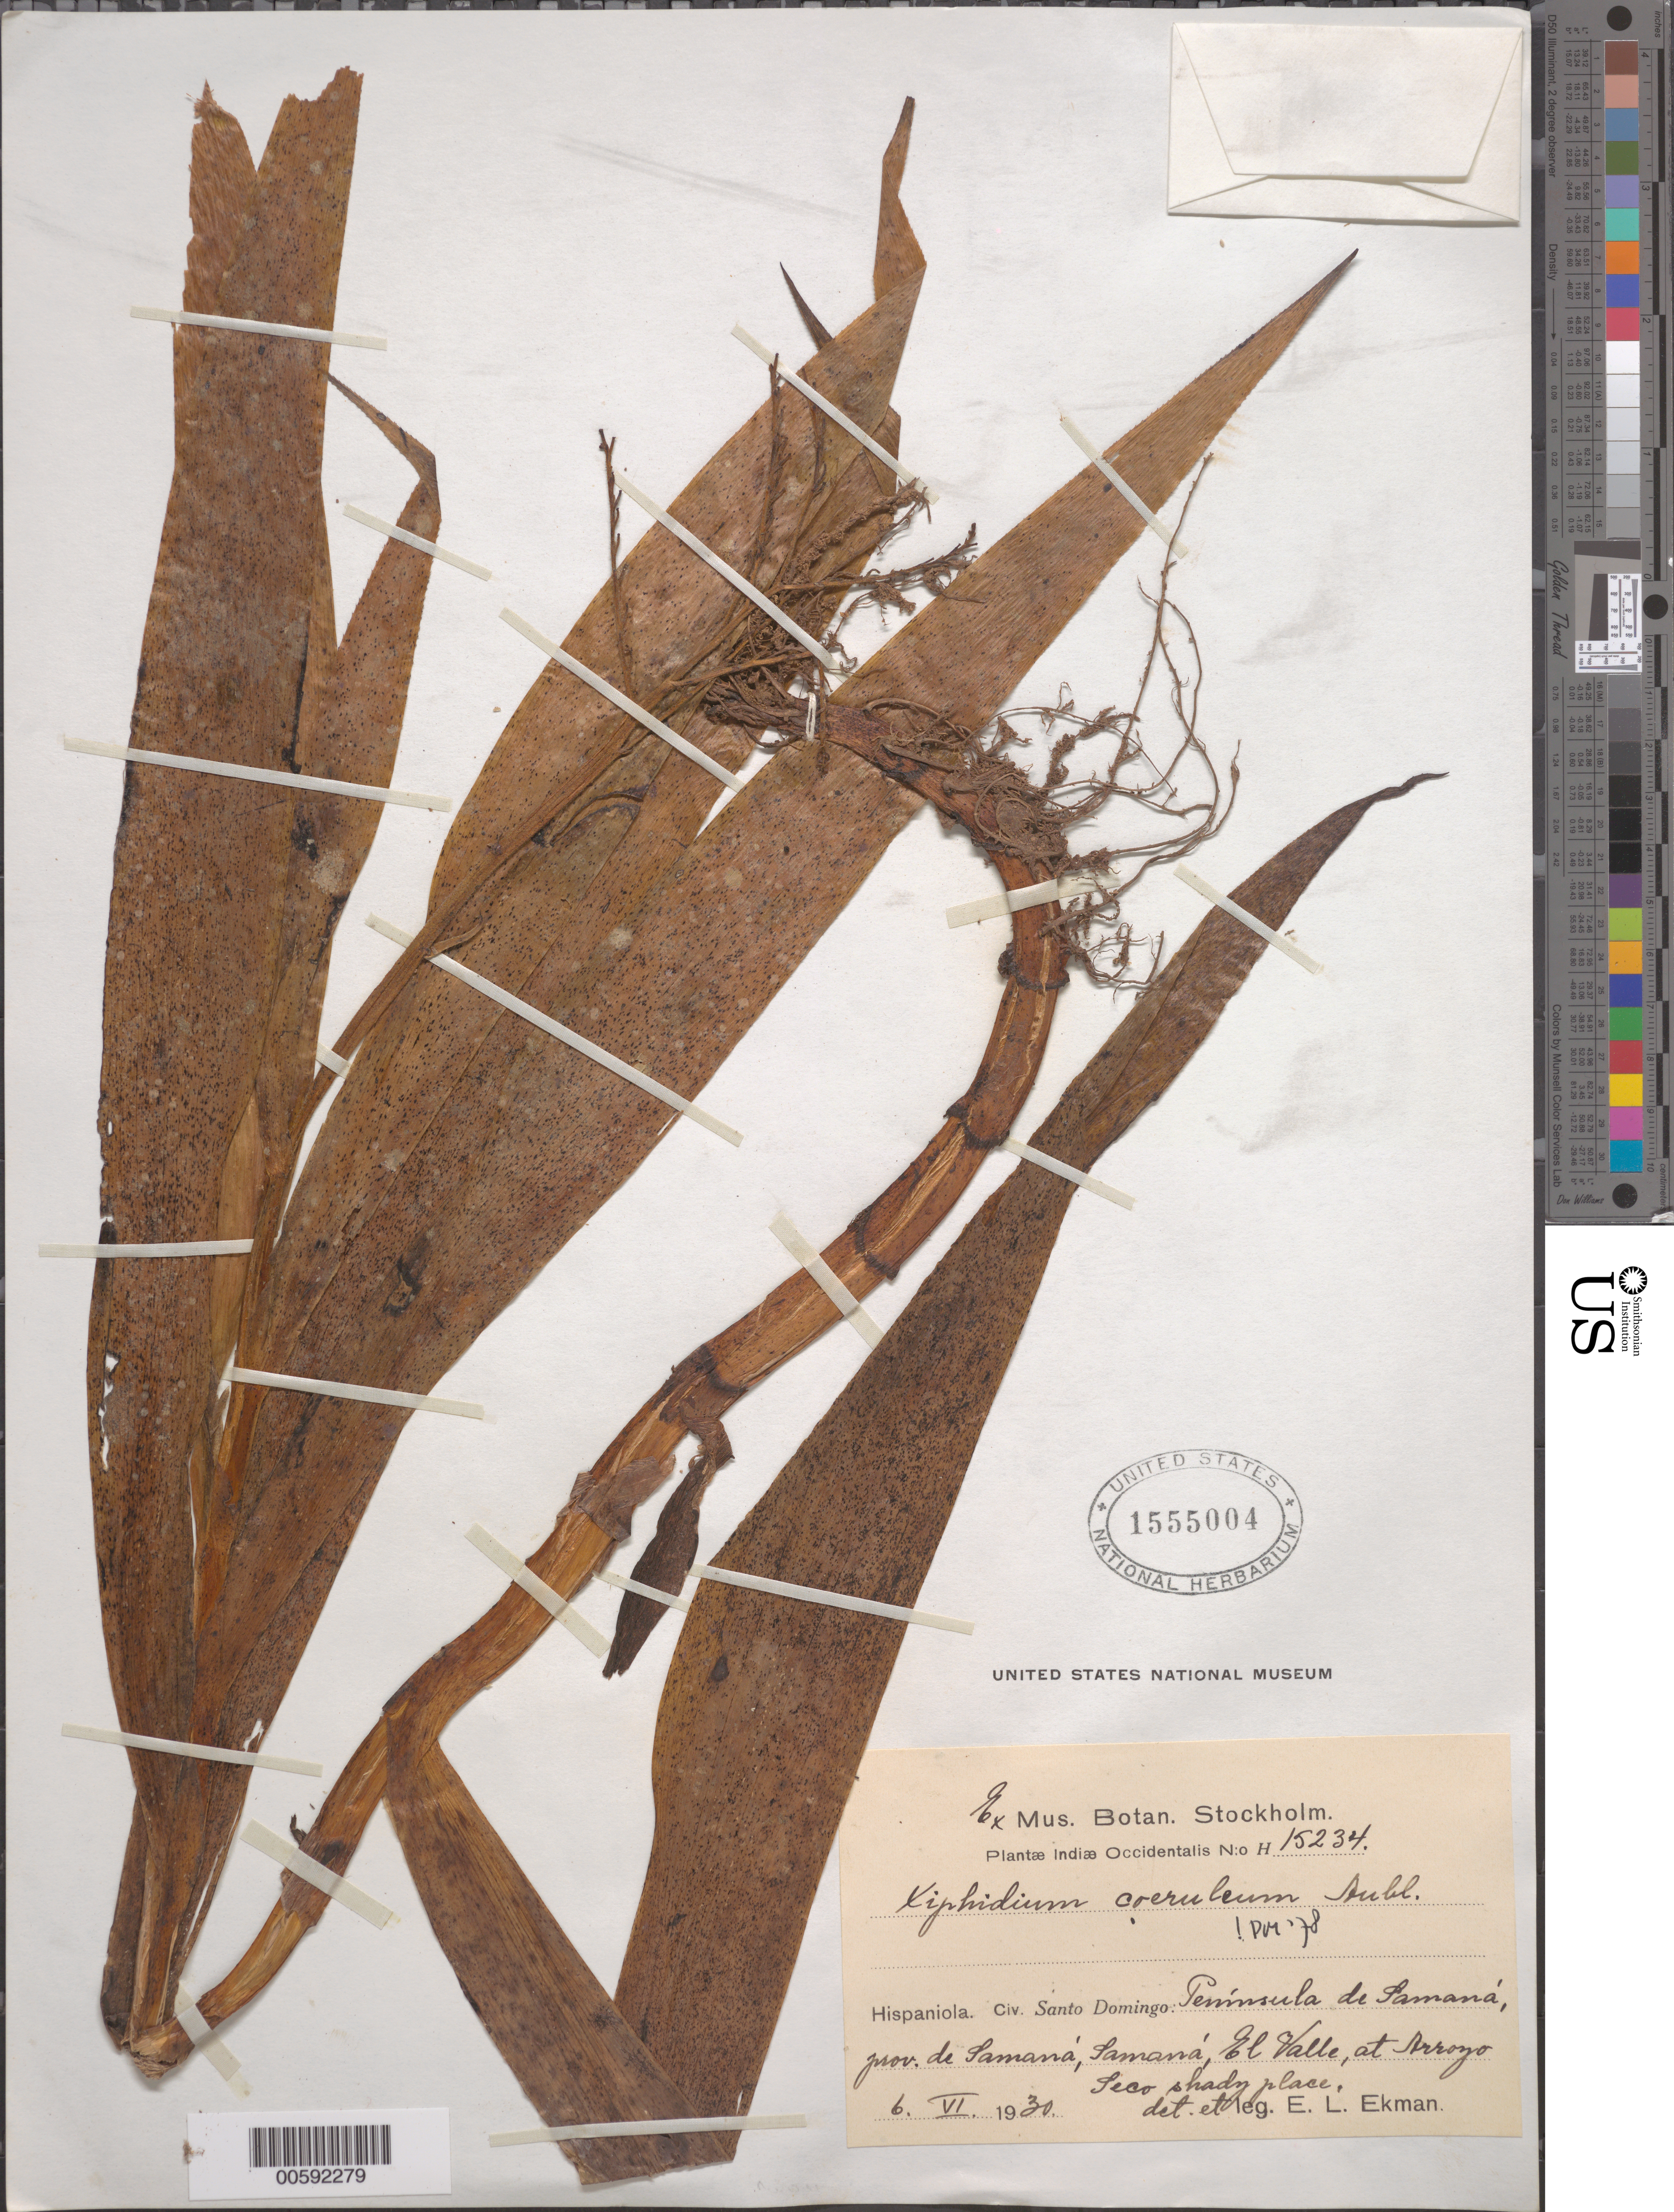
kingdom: Plantae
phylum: Tracheophyta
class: Liliopsida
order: Commelinales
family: Haemodoraceae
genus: Xiphidium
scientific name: Xiphidium caeruleum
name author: Aubl.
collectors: E. L. Ekman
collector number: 15234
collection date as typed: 06 Jun 1930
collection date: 1930-06-06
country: Dominican Republic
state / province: Samaná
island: Hispaniola Island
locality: Samana, El Valle at Arroyo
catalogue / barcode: US 1555004